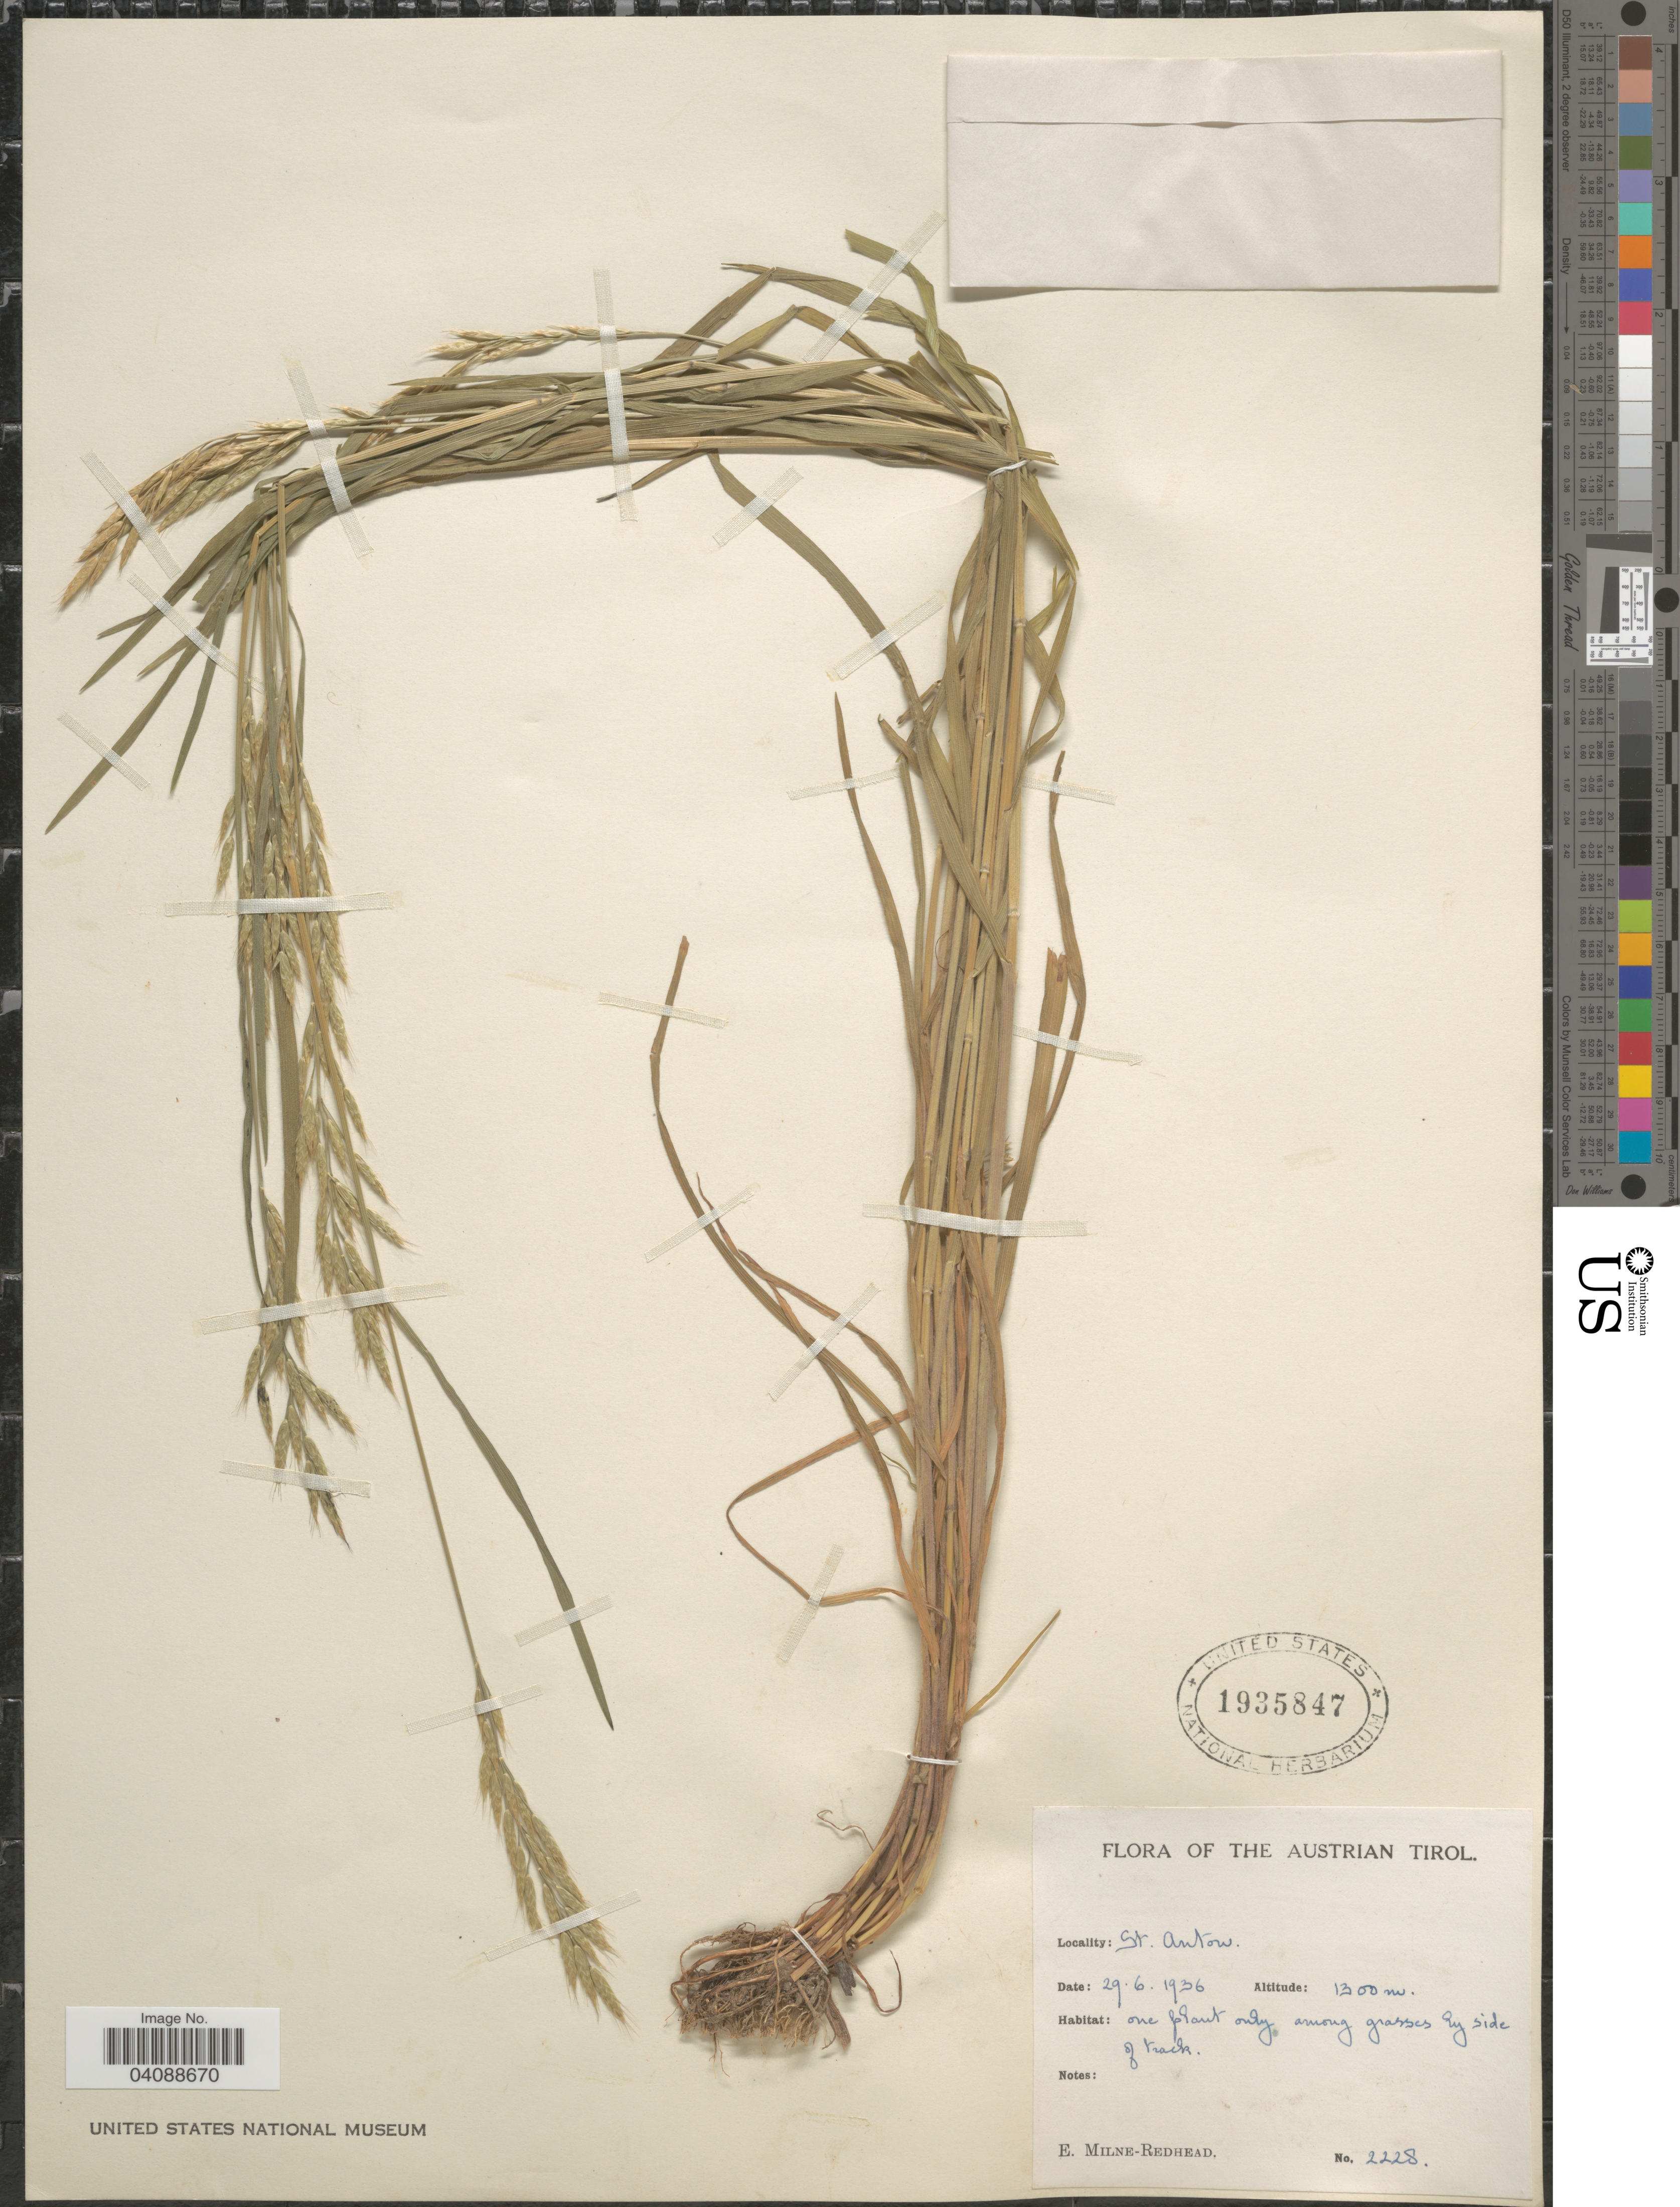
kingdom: Plantae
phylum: Tracheophyta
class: Liliopsida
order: Poales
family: Poaceae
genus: Bromus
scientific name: Bromus sp.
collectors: E. W. Milne-Redhead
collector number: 2228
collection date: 1936-06-29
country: Austria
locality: The Austrian Tirol. St. Anton.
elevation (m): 1300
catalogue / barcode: US 1935847